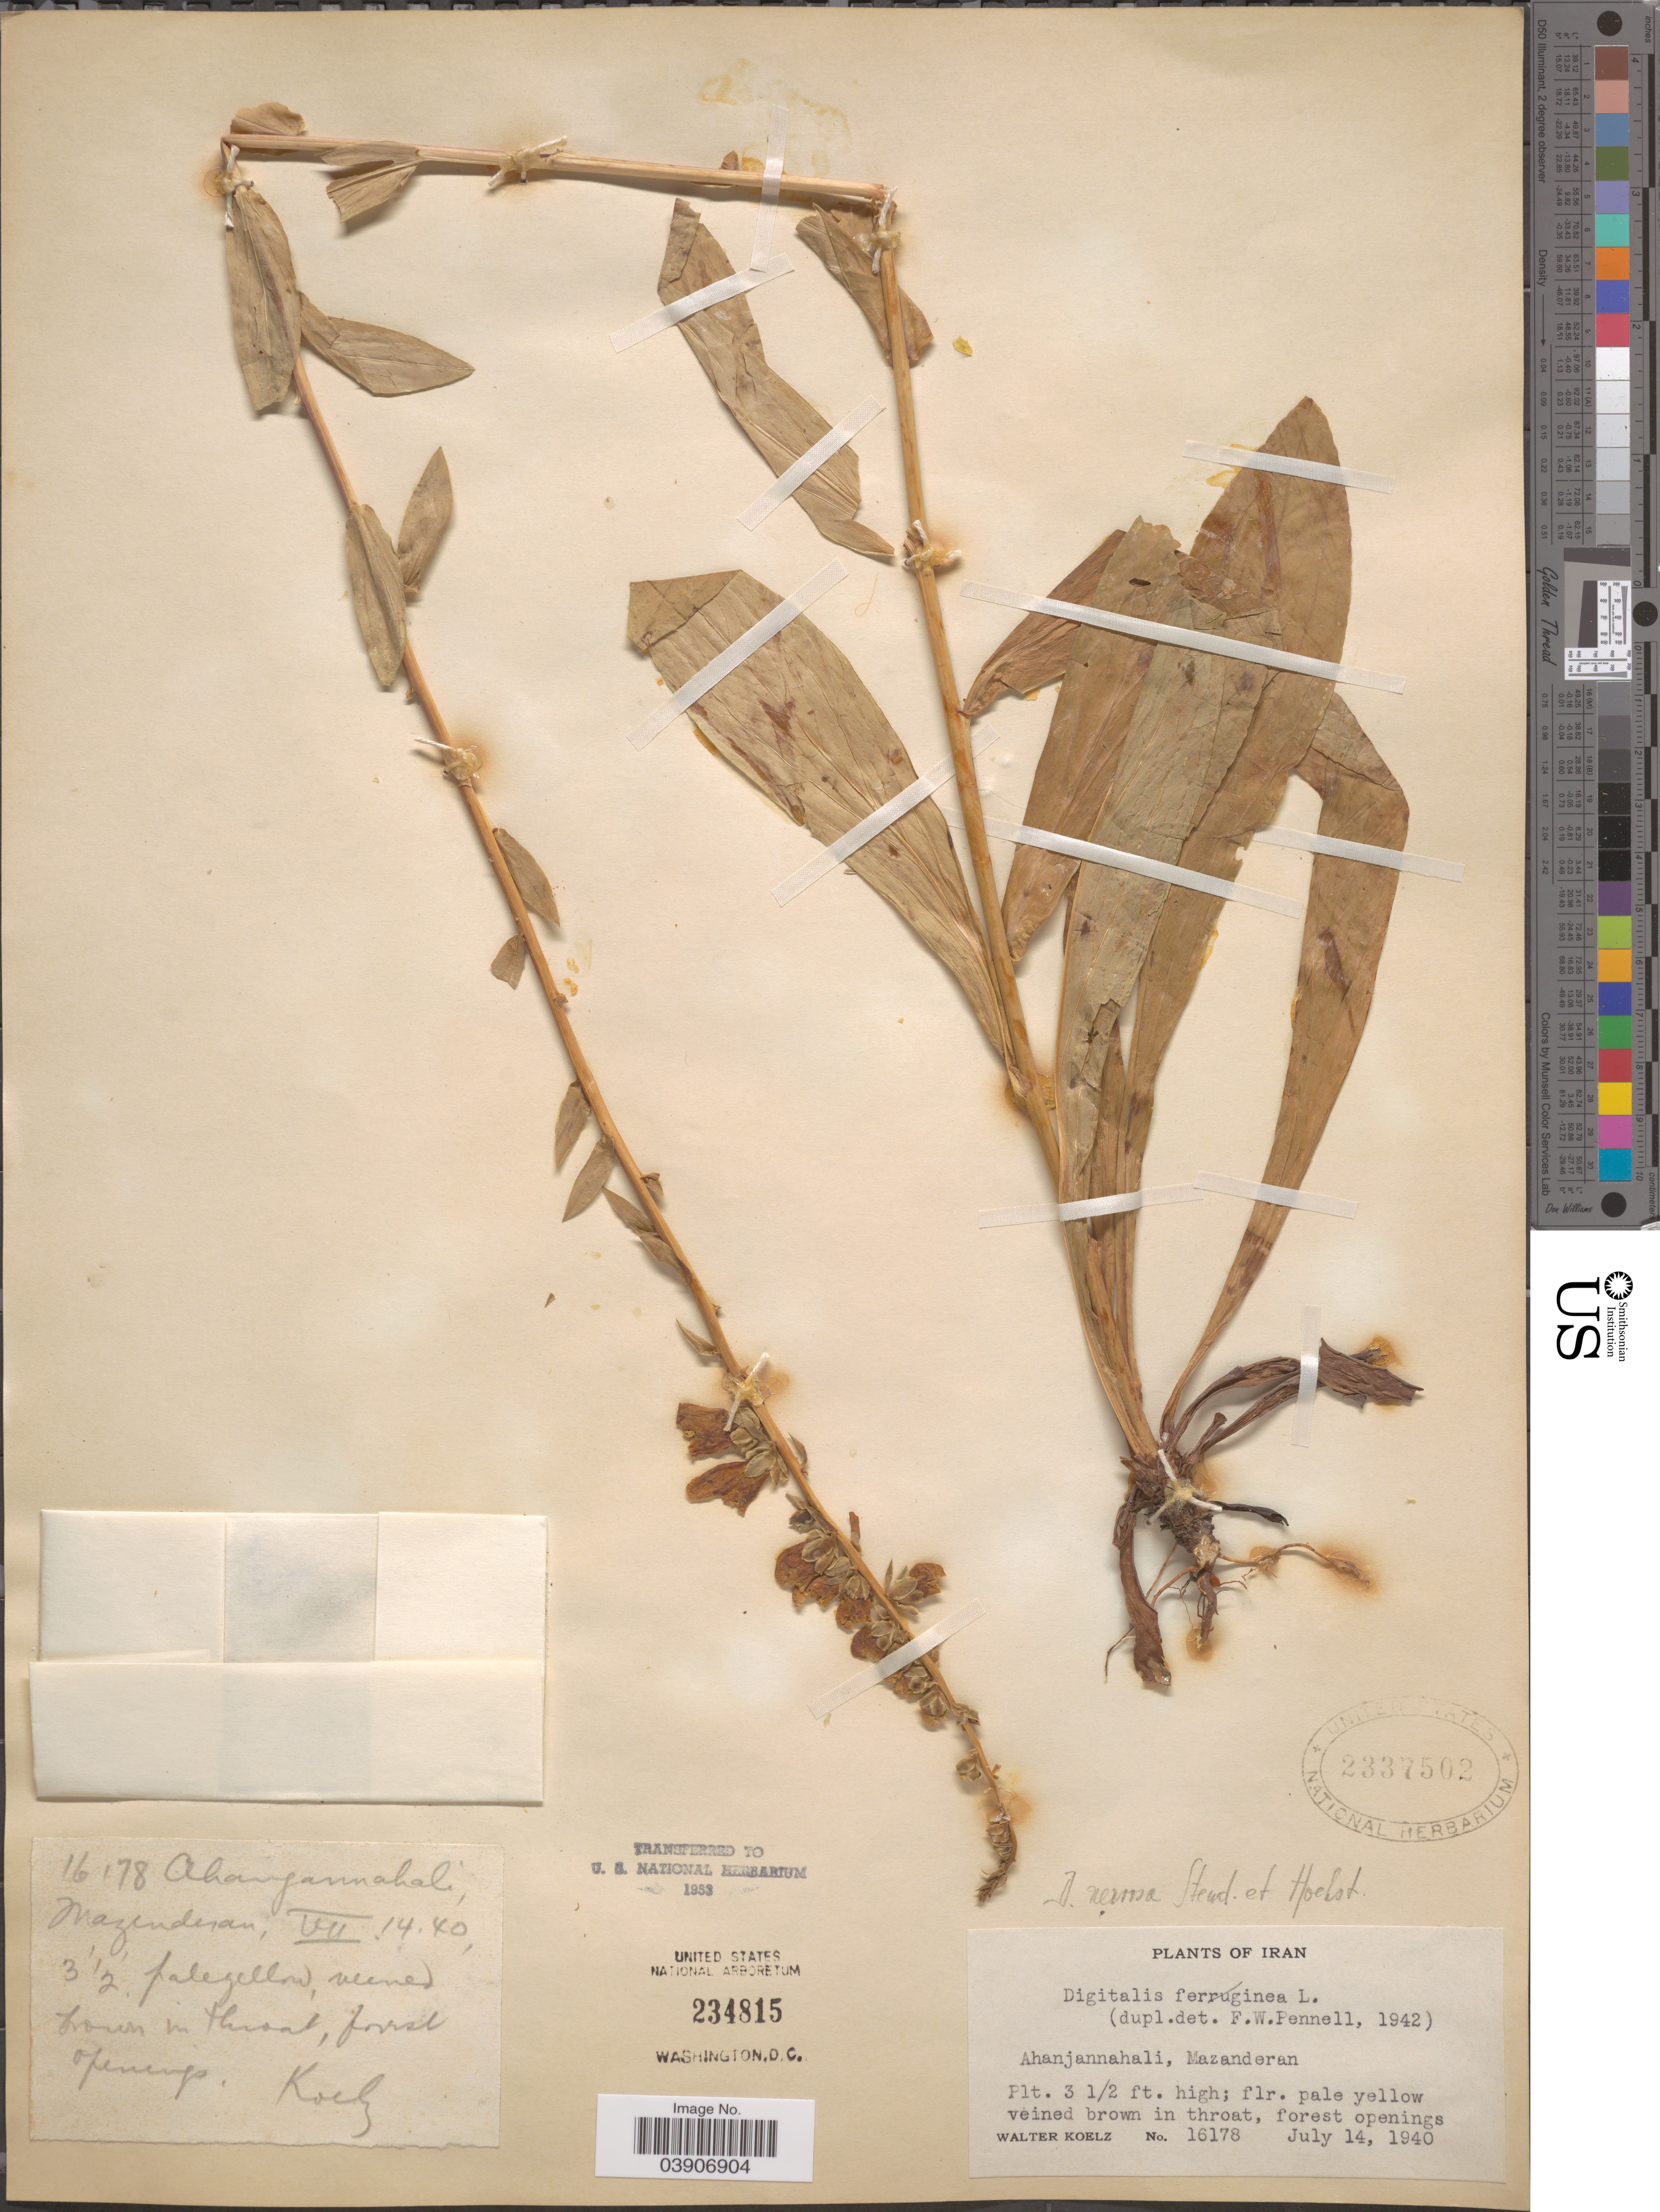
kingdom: Plantae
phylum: Tracheophyta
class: Magnoliopsida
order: Lamiales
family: Plantaginaceae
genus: Digitalis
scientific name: Digitalis nervosa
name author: Steud. & Hochst. ex Benth.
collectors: W. N. Koelz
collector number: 16178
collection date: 1940-07-14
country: Iran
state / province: Mazandaran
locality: Ahanjannahali, Mazanderan.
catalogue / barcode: US 2337502